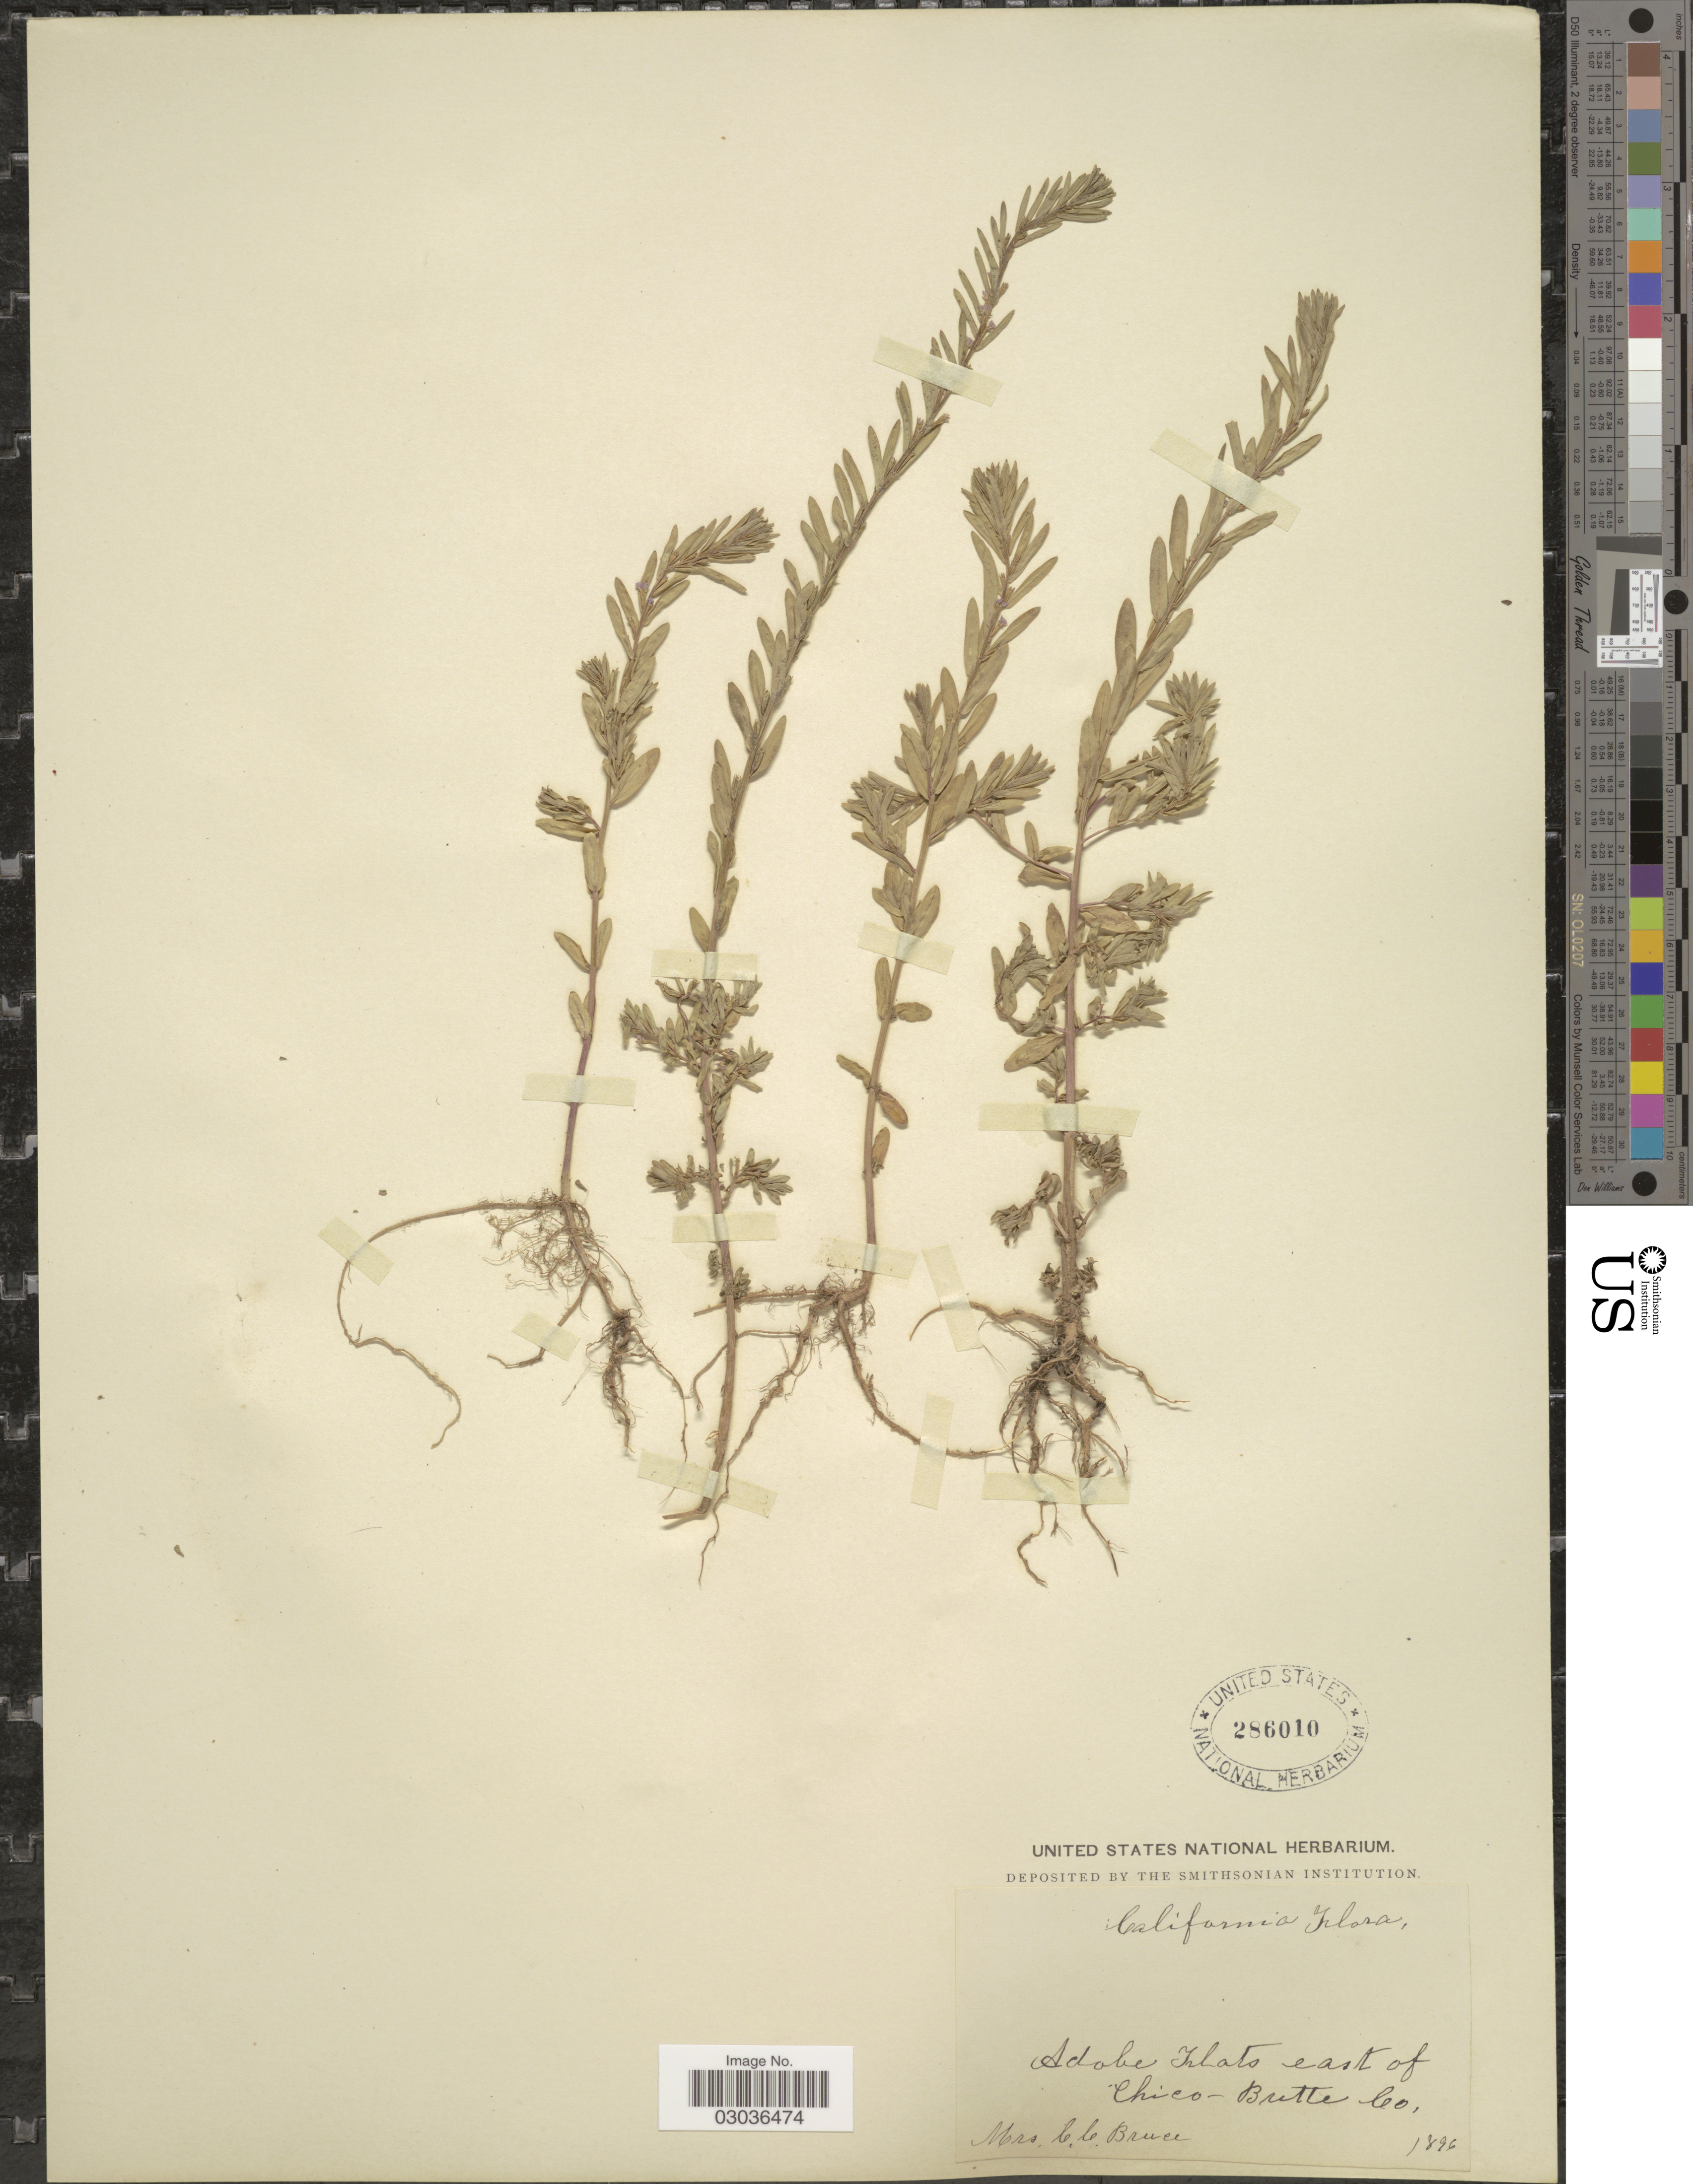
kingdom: Plantae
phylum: Tracheophyta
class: Magnoliopsida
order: Myrtales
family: Lythraceae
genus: Lythrum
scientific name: Lythrum adsurgens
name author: Greene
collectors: C. Bruce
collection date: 1896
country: United States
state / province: California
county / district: Butte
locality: Adobe Flats east of Chico - Butte Co.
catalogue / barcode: US 286010